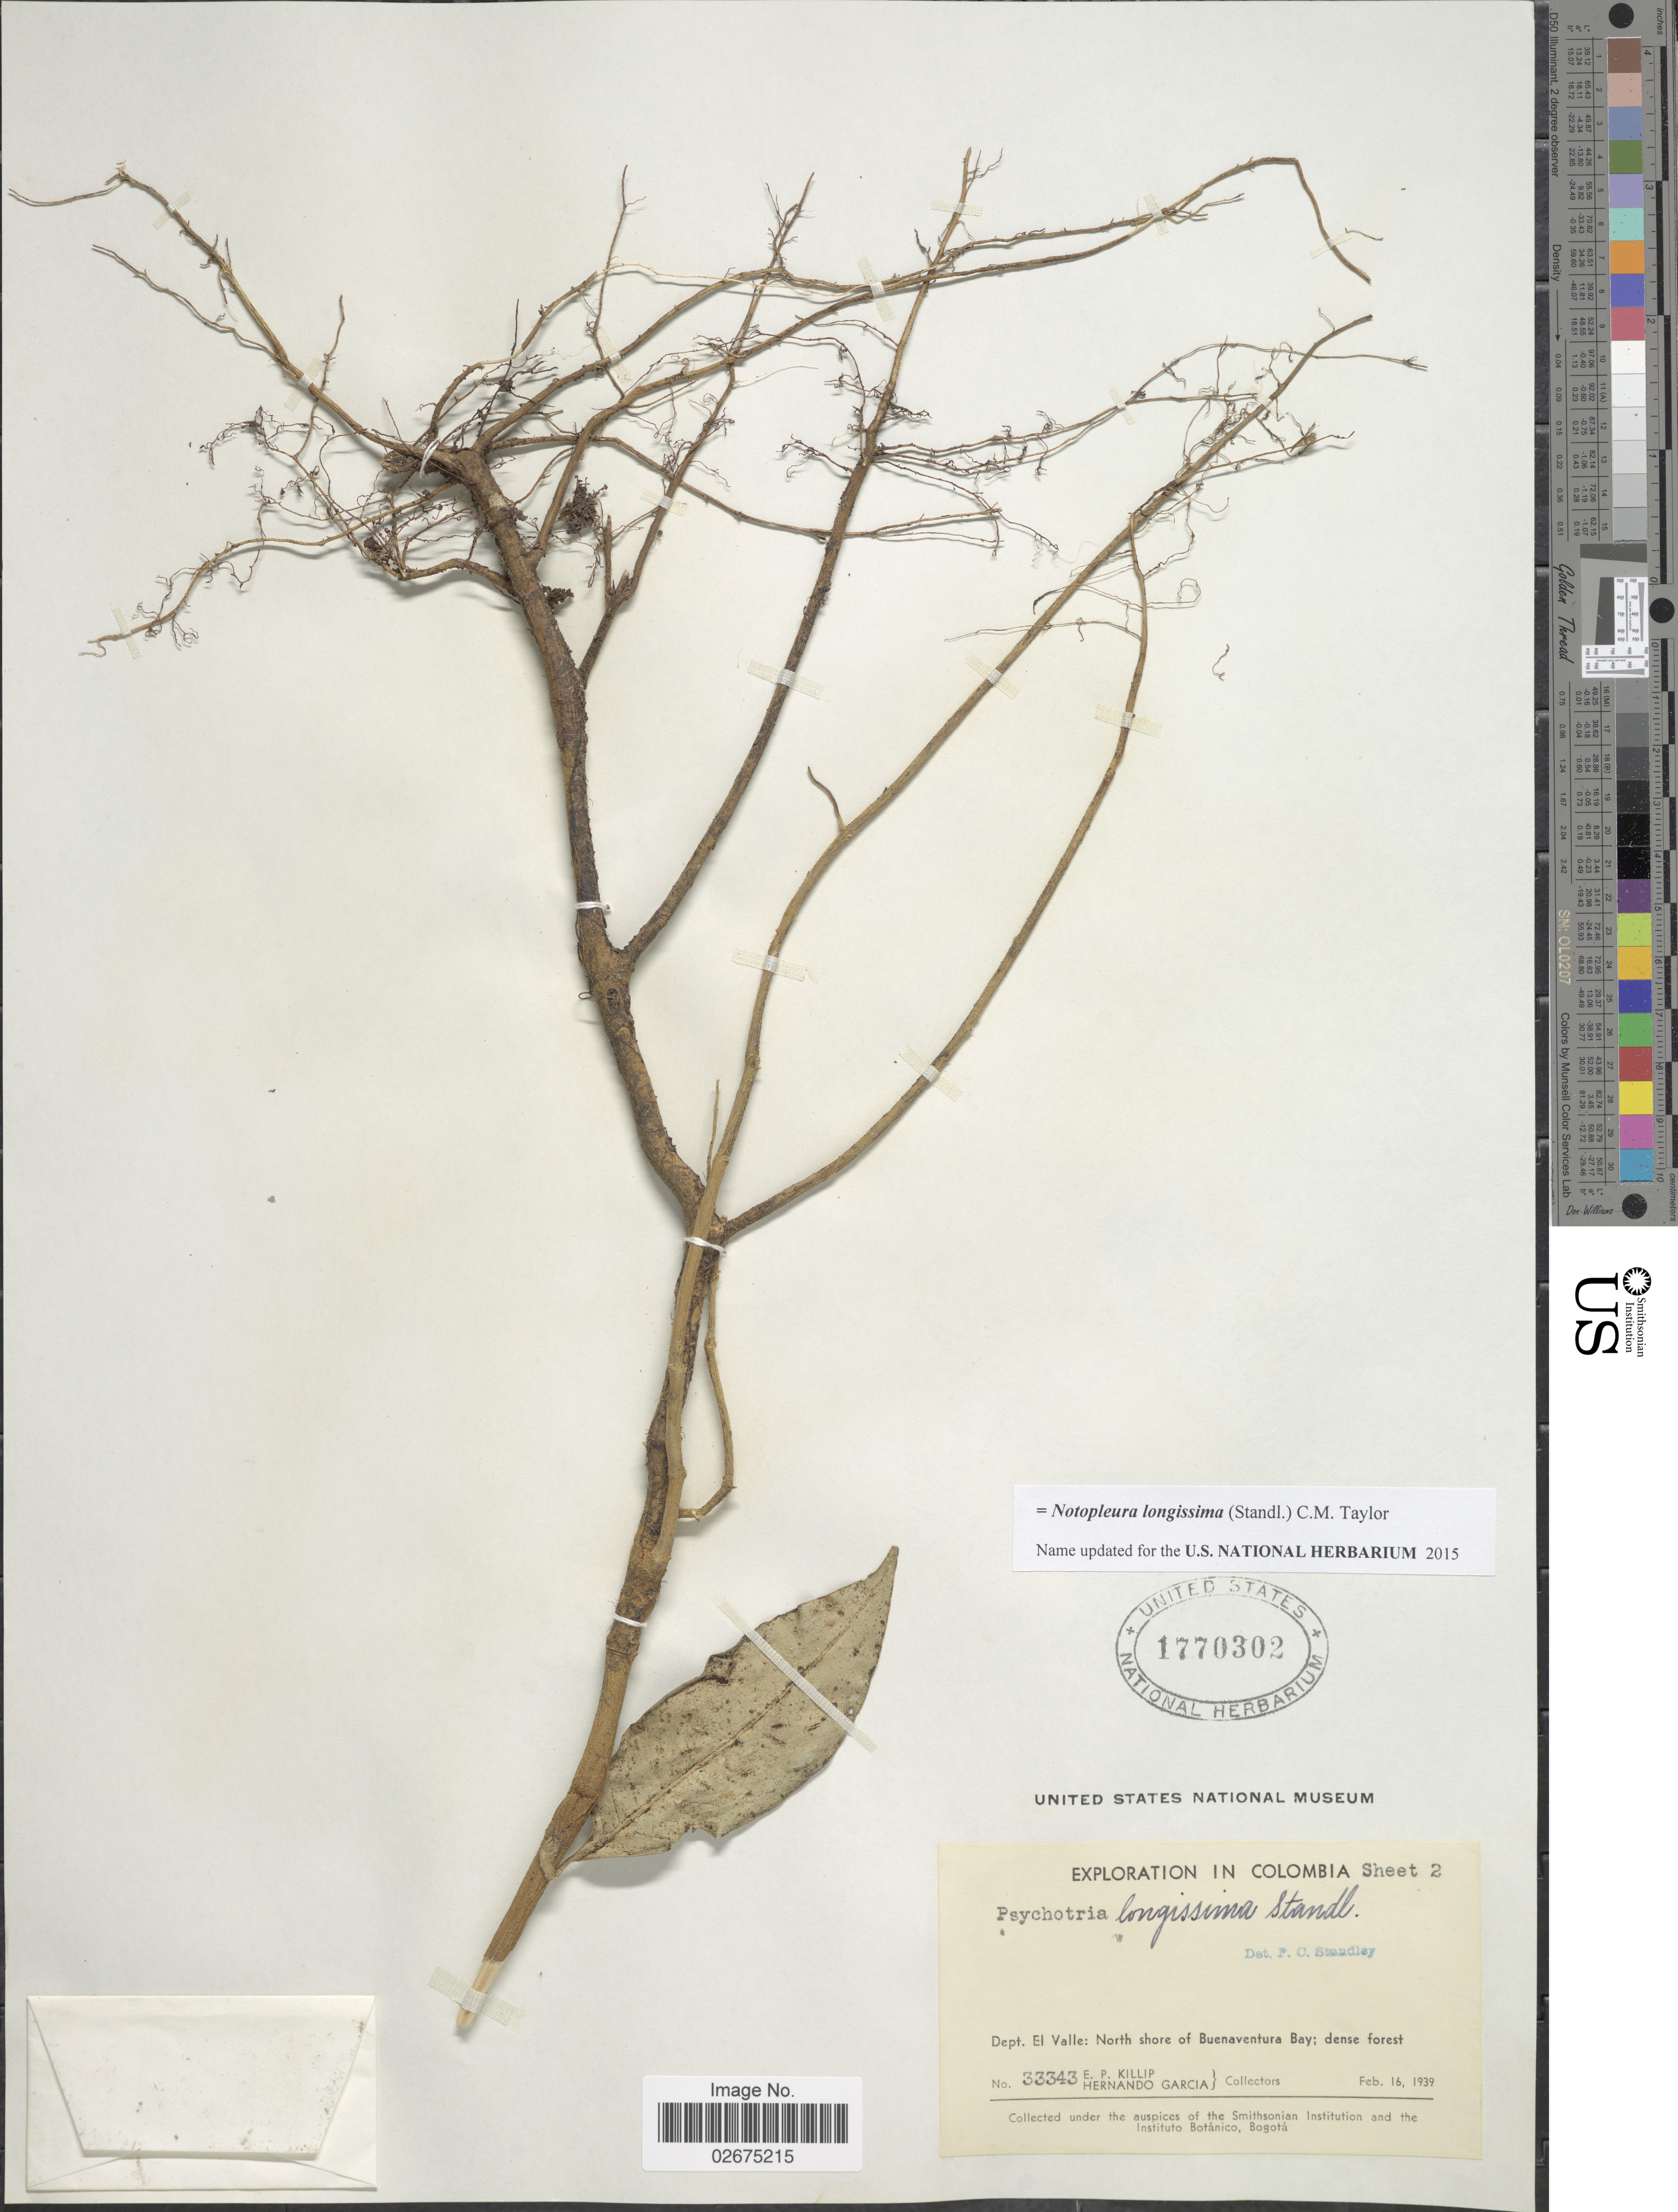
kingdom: Plantae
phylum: Tracheophyta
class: Magnoliopsida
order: Gentianales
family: Rubiaceae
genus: Notopleura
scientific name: Notopleura longissima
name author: Bremek.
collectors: E. P. Killip & H. Garcia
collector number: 33343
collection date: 1939-02-16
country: Colombia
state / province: Valle del Cauca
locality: Dept.El Valle: North shore of Buenaventura Bay; dense forest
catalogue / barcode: US 1770302